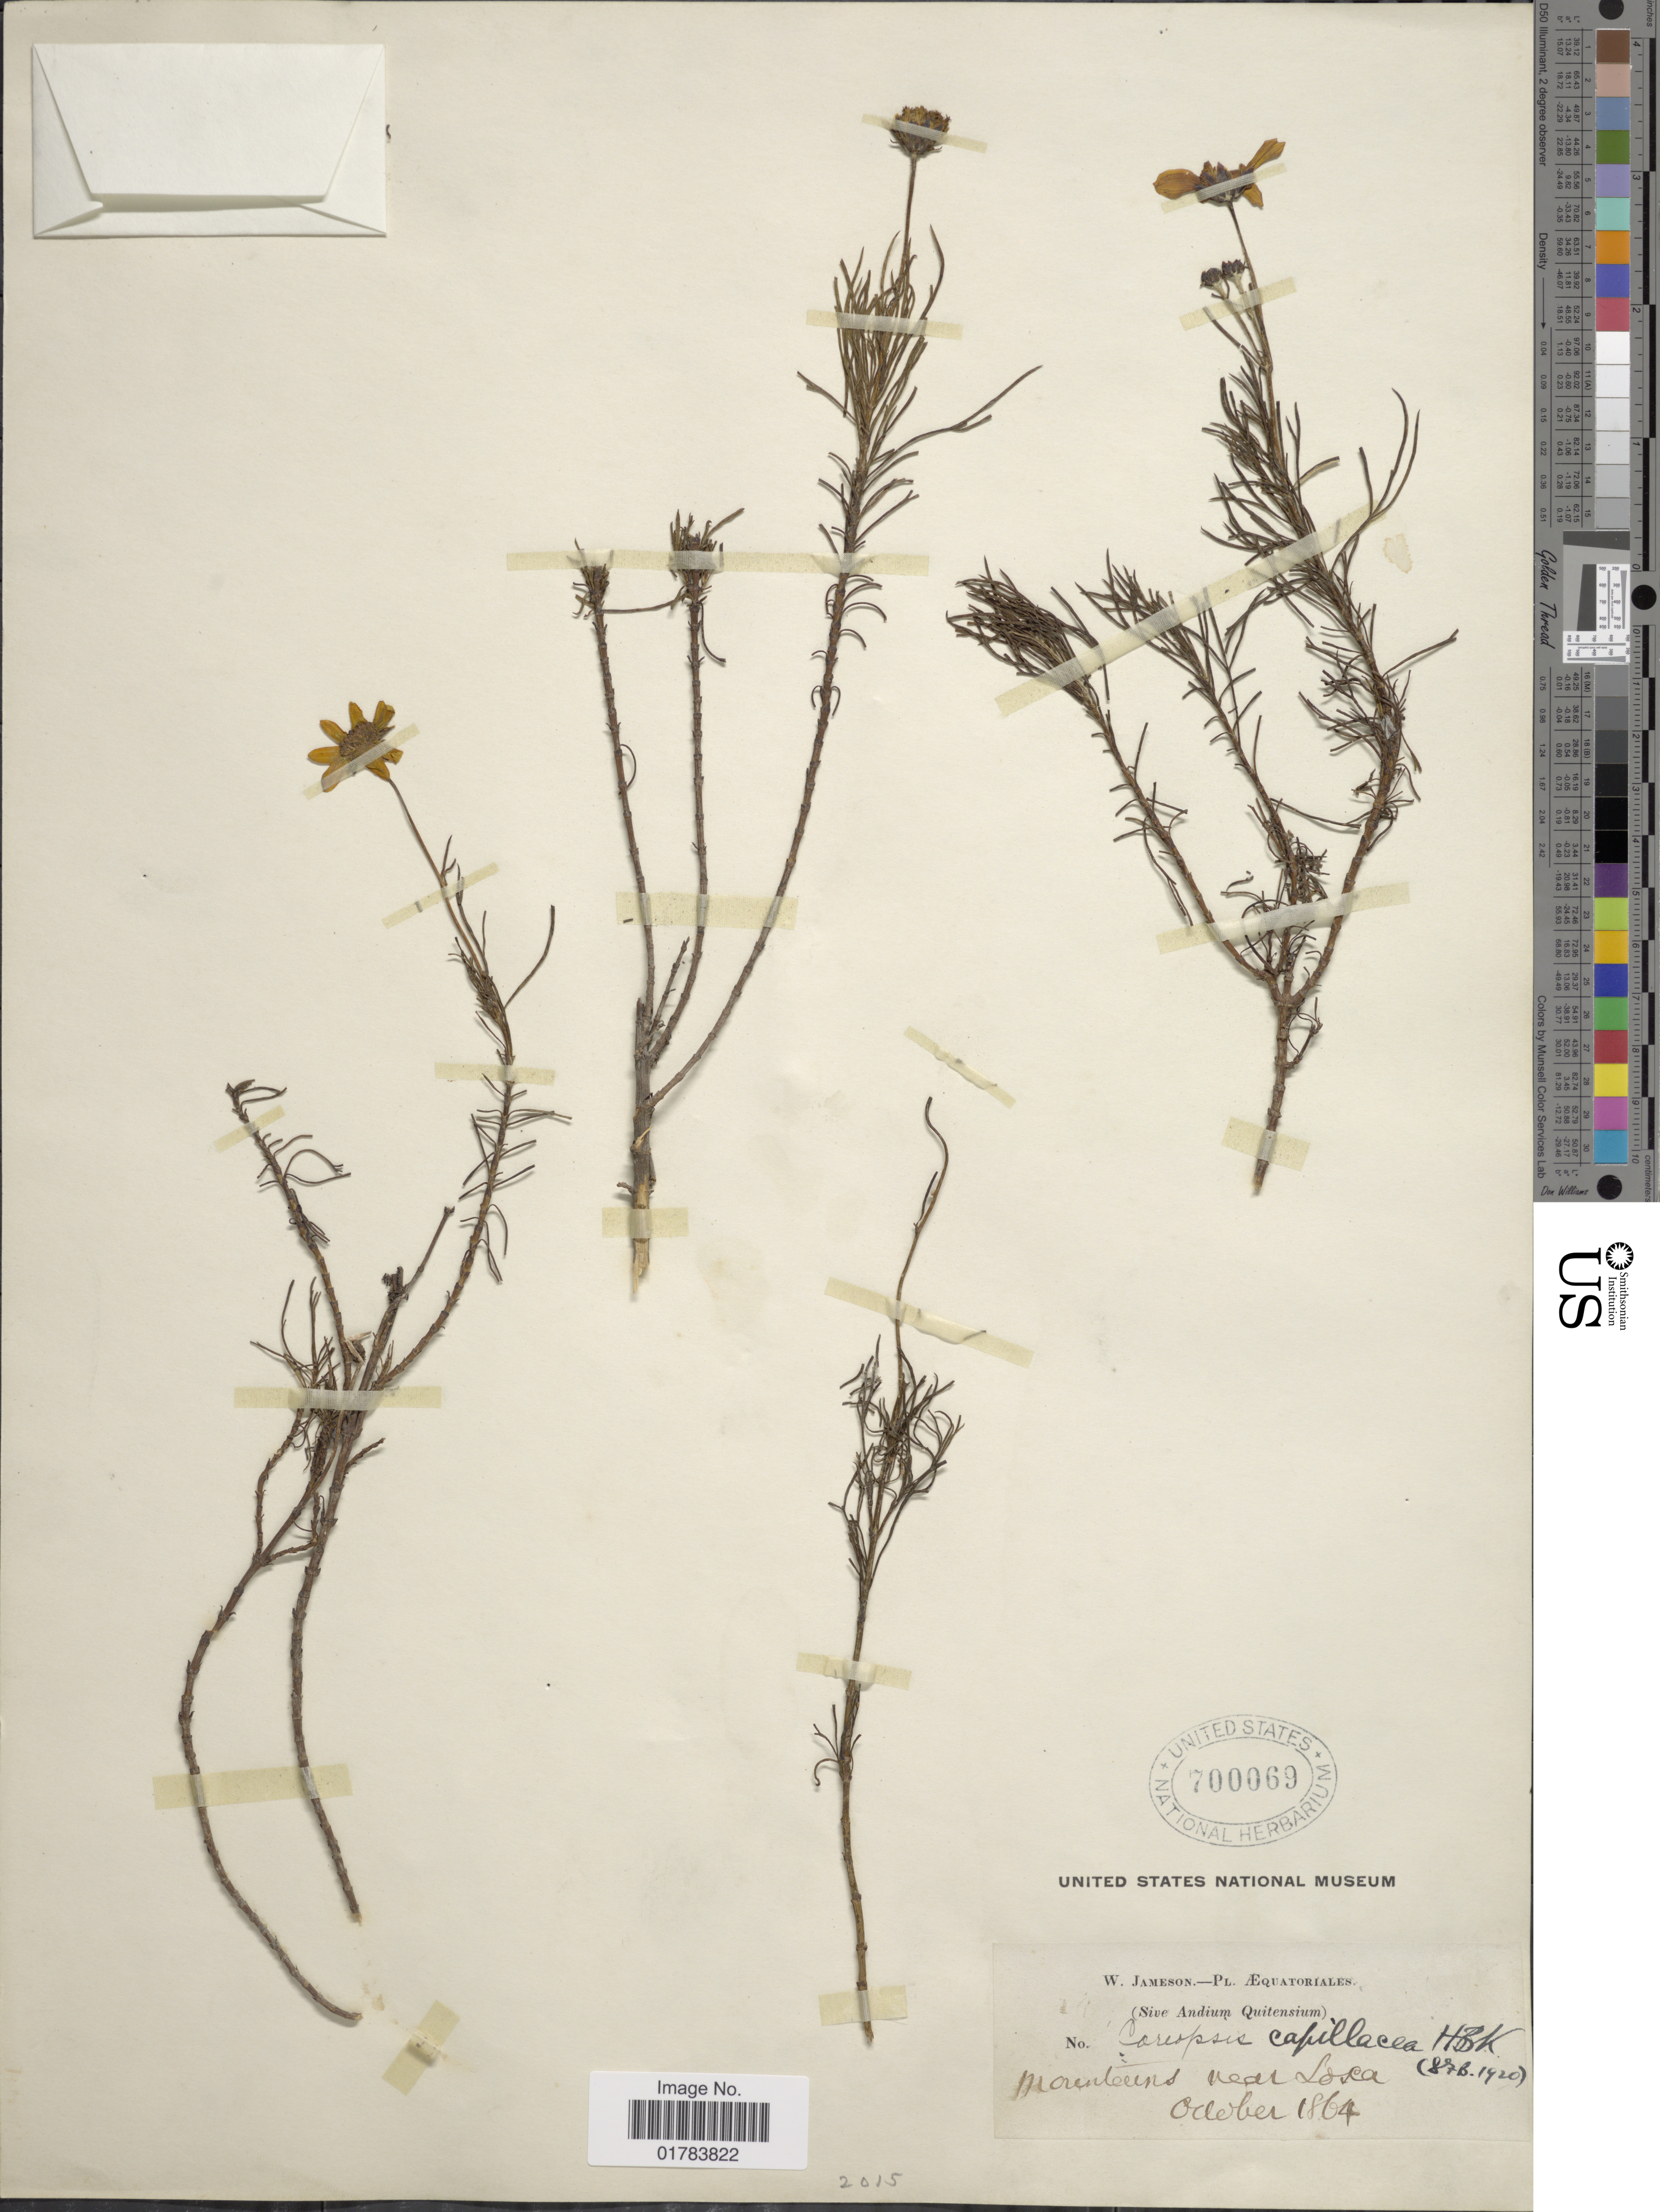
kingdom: Plantae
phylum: Tracheophyta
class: Magnoliopsida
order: Asterales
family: Asteraceae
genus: Coreopsis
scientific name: Coreopsis capillacea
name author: Kunth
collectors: W. Jameson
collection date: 1864-10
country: Ecuador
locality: Mountains near Loca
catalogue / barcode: US 700069